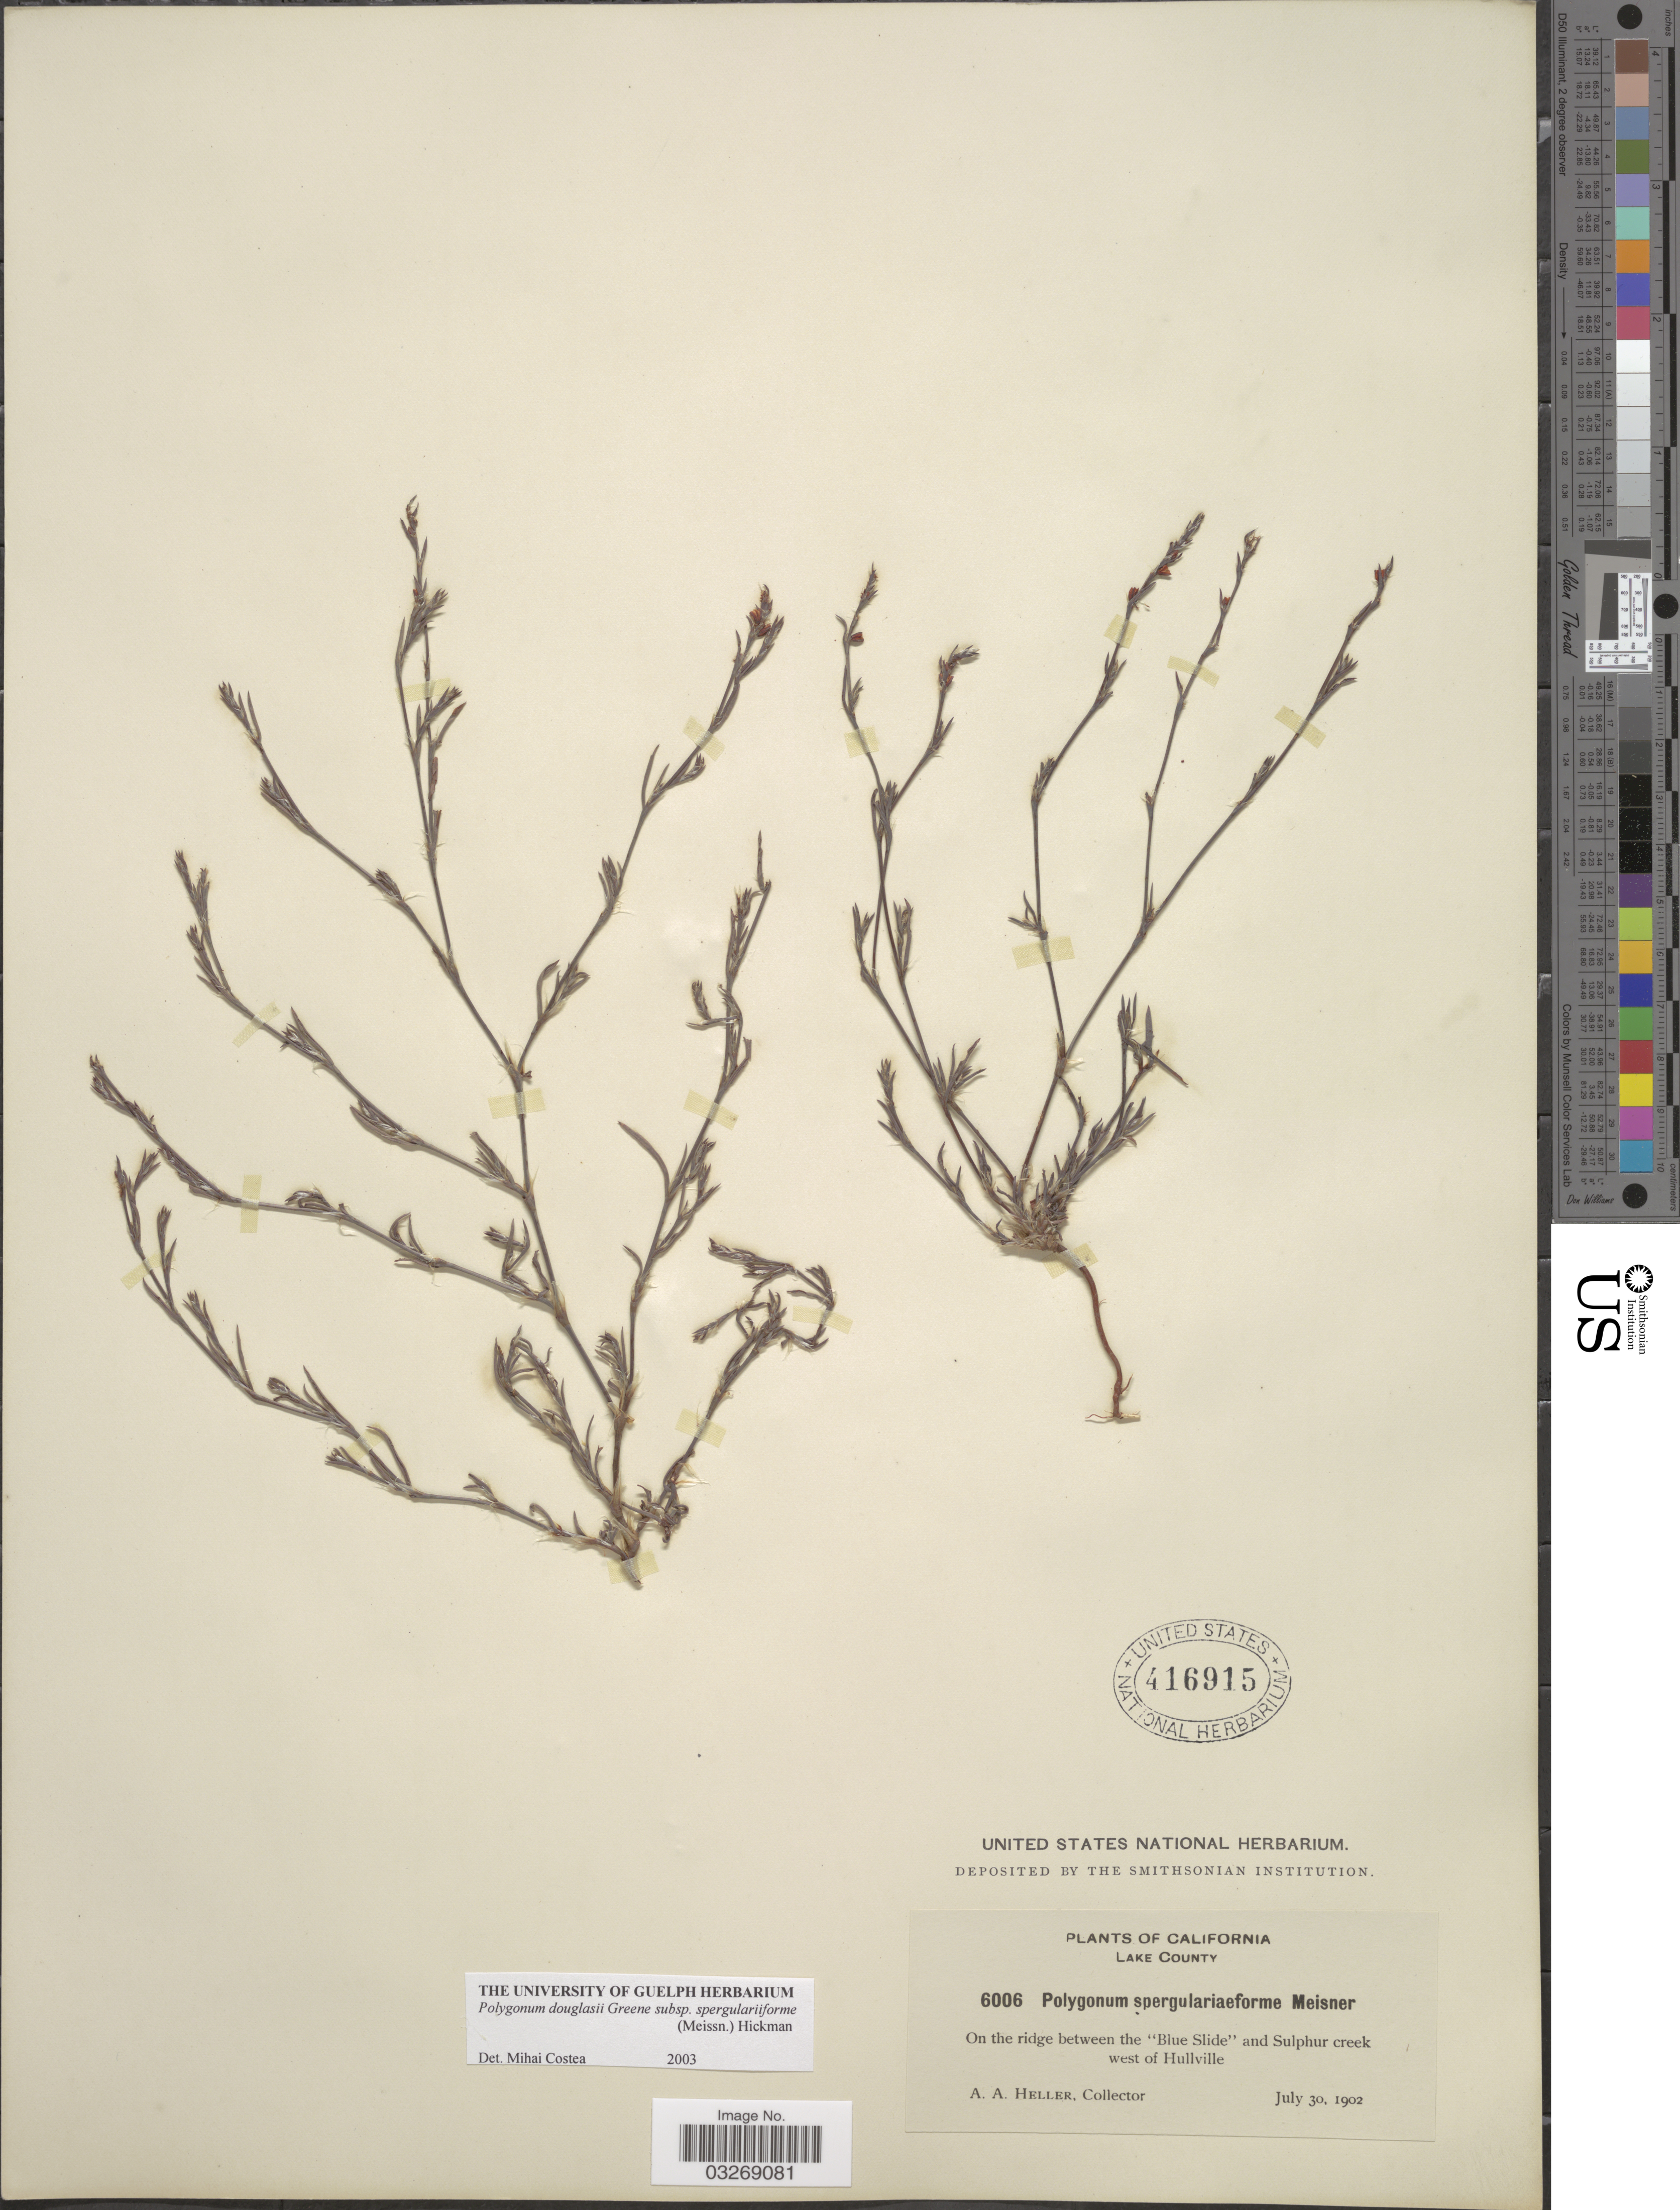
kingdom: Plantae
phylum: Tracheophyta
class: Magnoliopsida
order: Caryophyllales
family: Polygonaceae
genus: Polygonum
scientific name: Polygonum douglasii subsp. spergulariiforme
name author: (Meisn. ex Small) Hickman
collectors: A. A. Heller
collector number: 6006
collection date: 1902-07-30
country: United States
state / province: California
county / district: Lake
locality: Lake County. On the ridge between the "Blue Slide" and Sulphur creek west of Hullville.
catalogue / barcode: US 416915